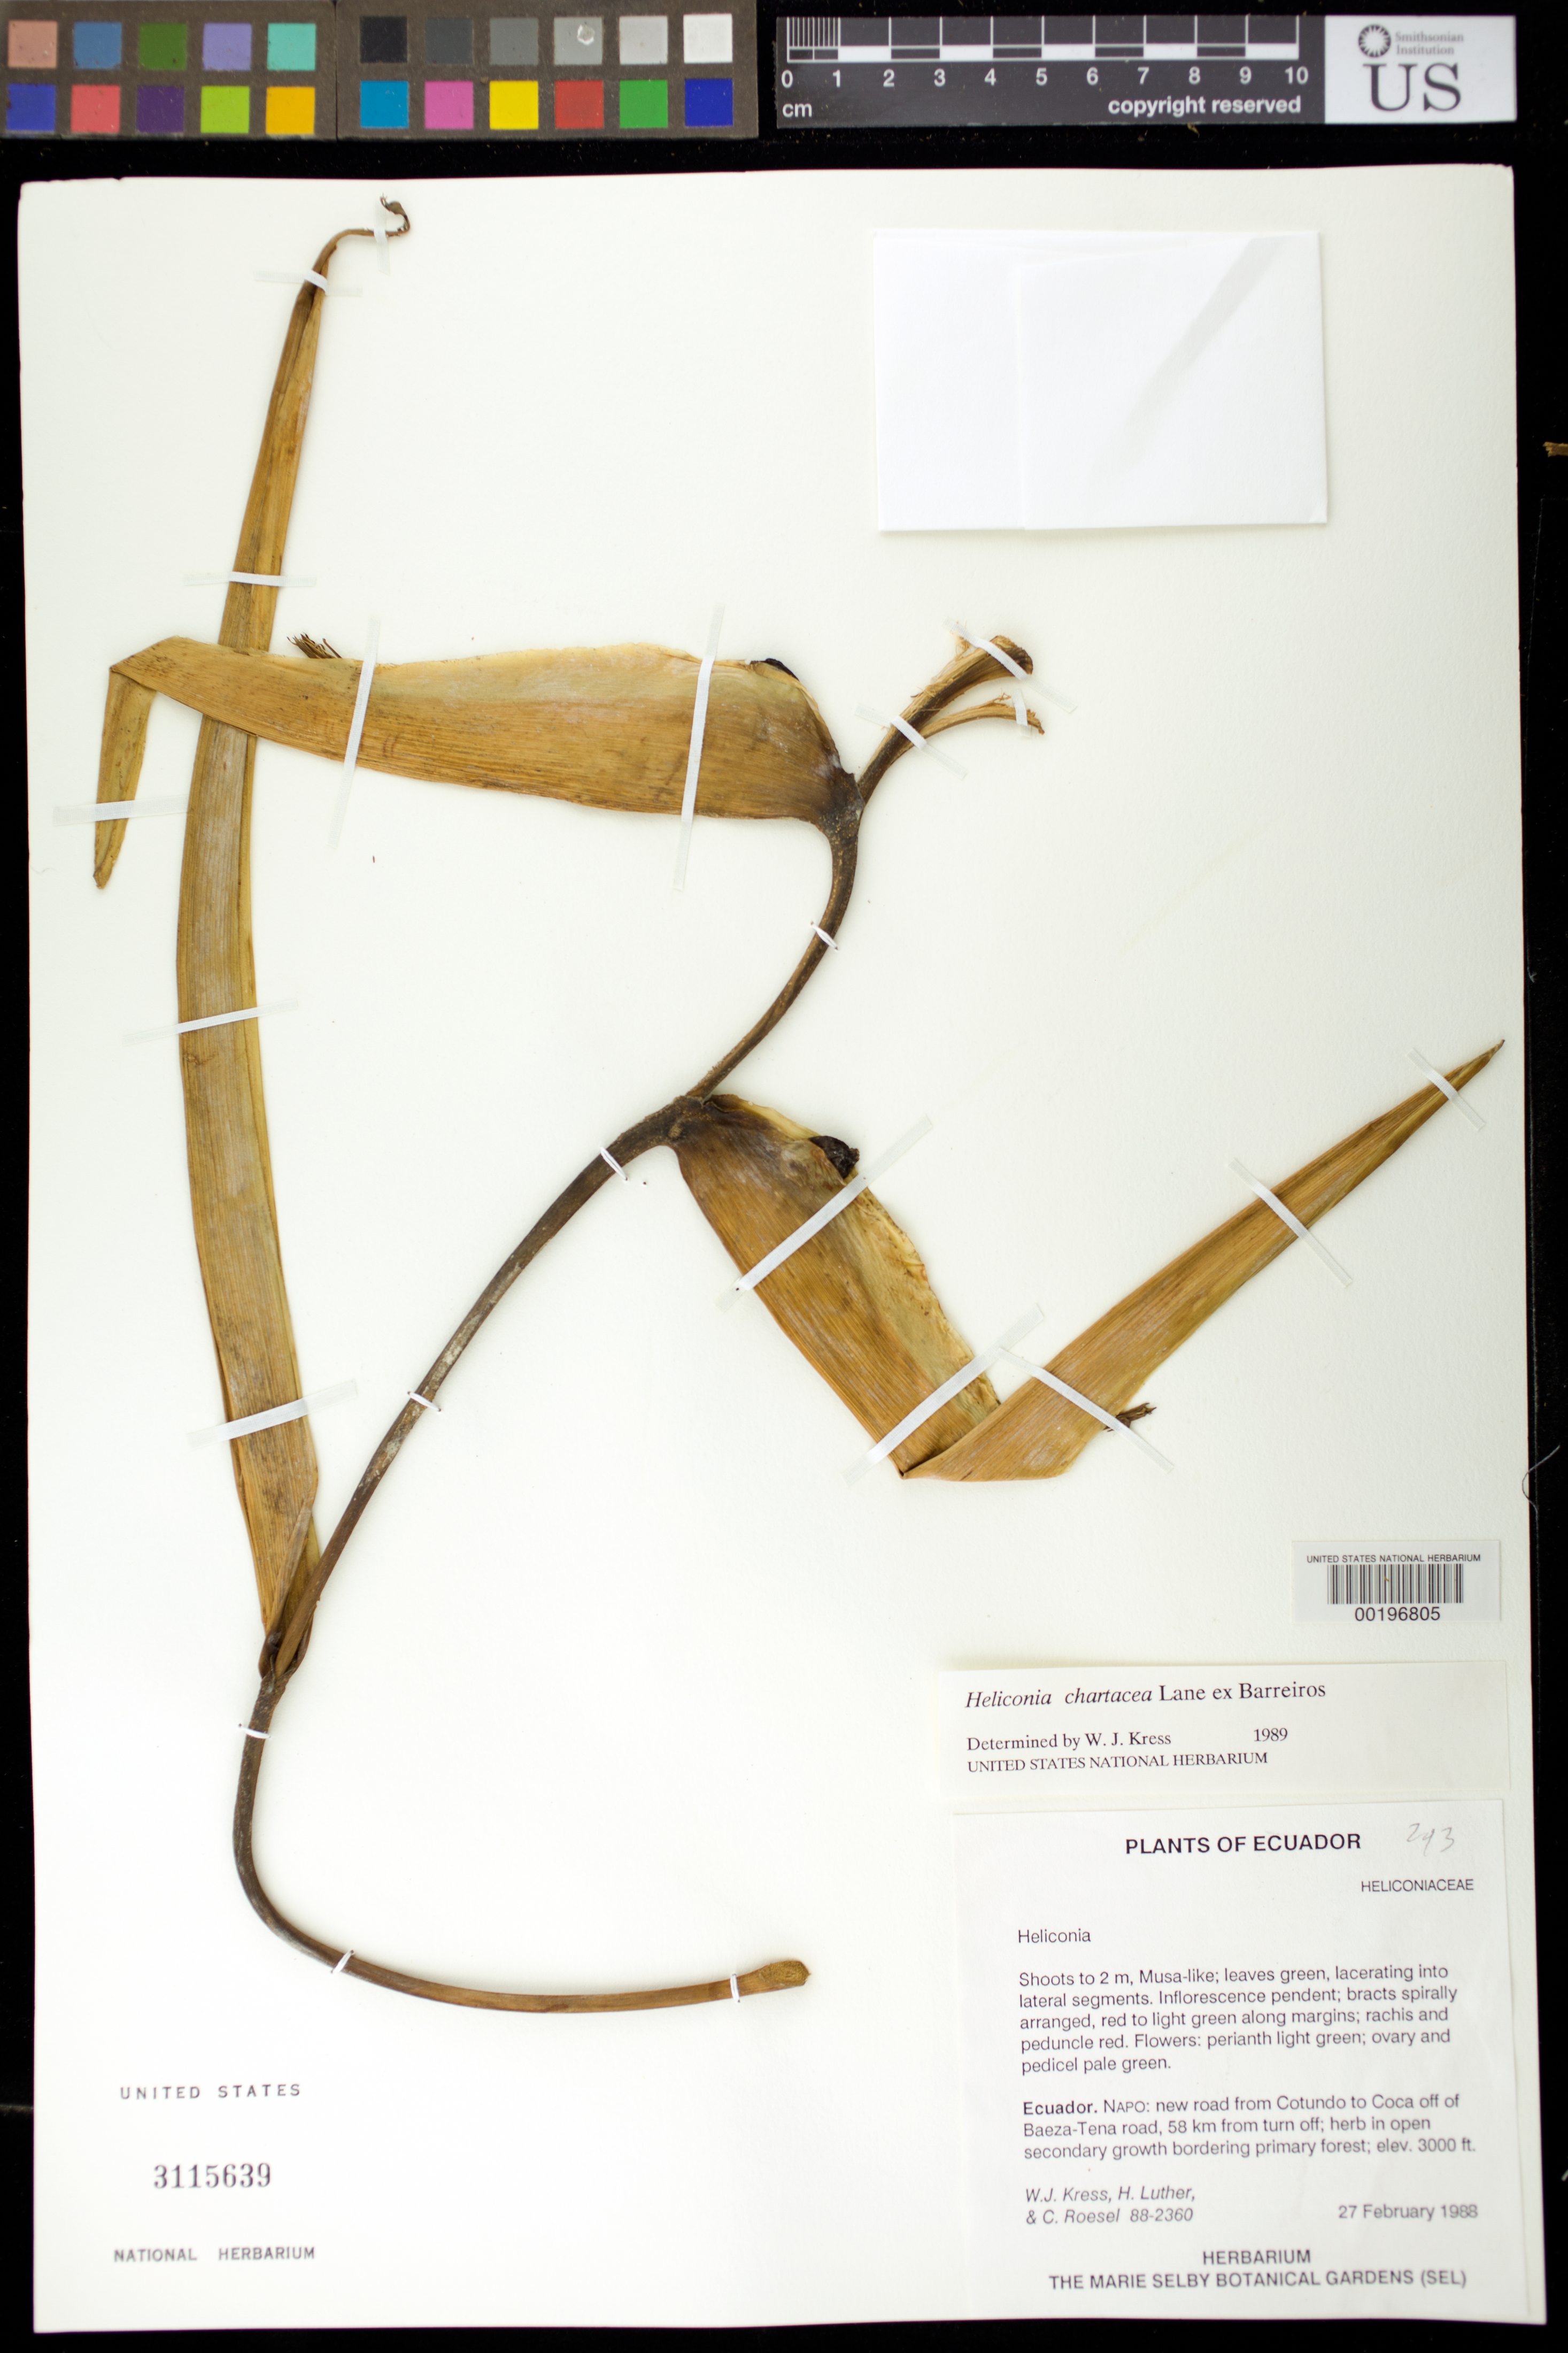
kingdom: Plantae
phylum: Tracheophyta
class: Liliopsida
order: Zingiberales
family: Heliconiaceae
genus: Heliconia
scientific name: Heliconia chartacea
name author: Lane ex Barreiros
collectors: W. J. Kress, Harry E. Luther & C. S. Roesel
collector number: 88-2360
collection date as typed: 27 Feb 1988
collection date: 1988-02-27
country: Ecuador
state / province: Napo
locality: New road from cOtundo to coca of f of baeza-Tena road, 58 km from turn of f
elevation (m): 914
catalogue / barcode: US 3115639